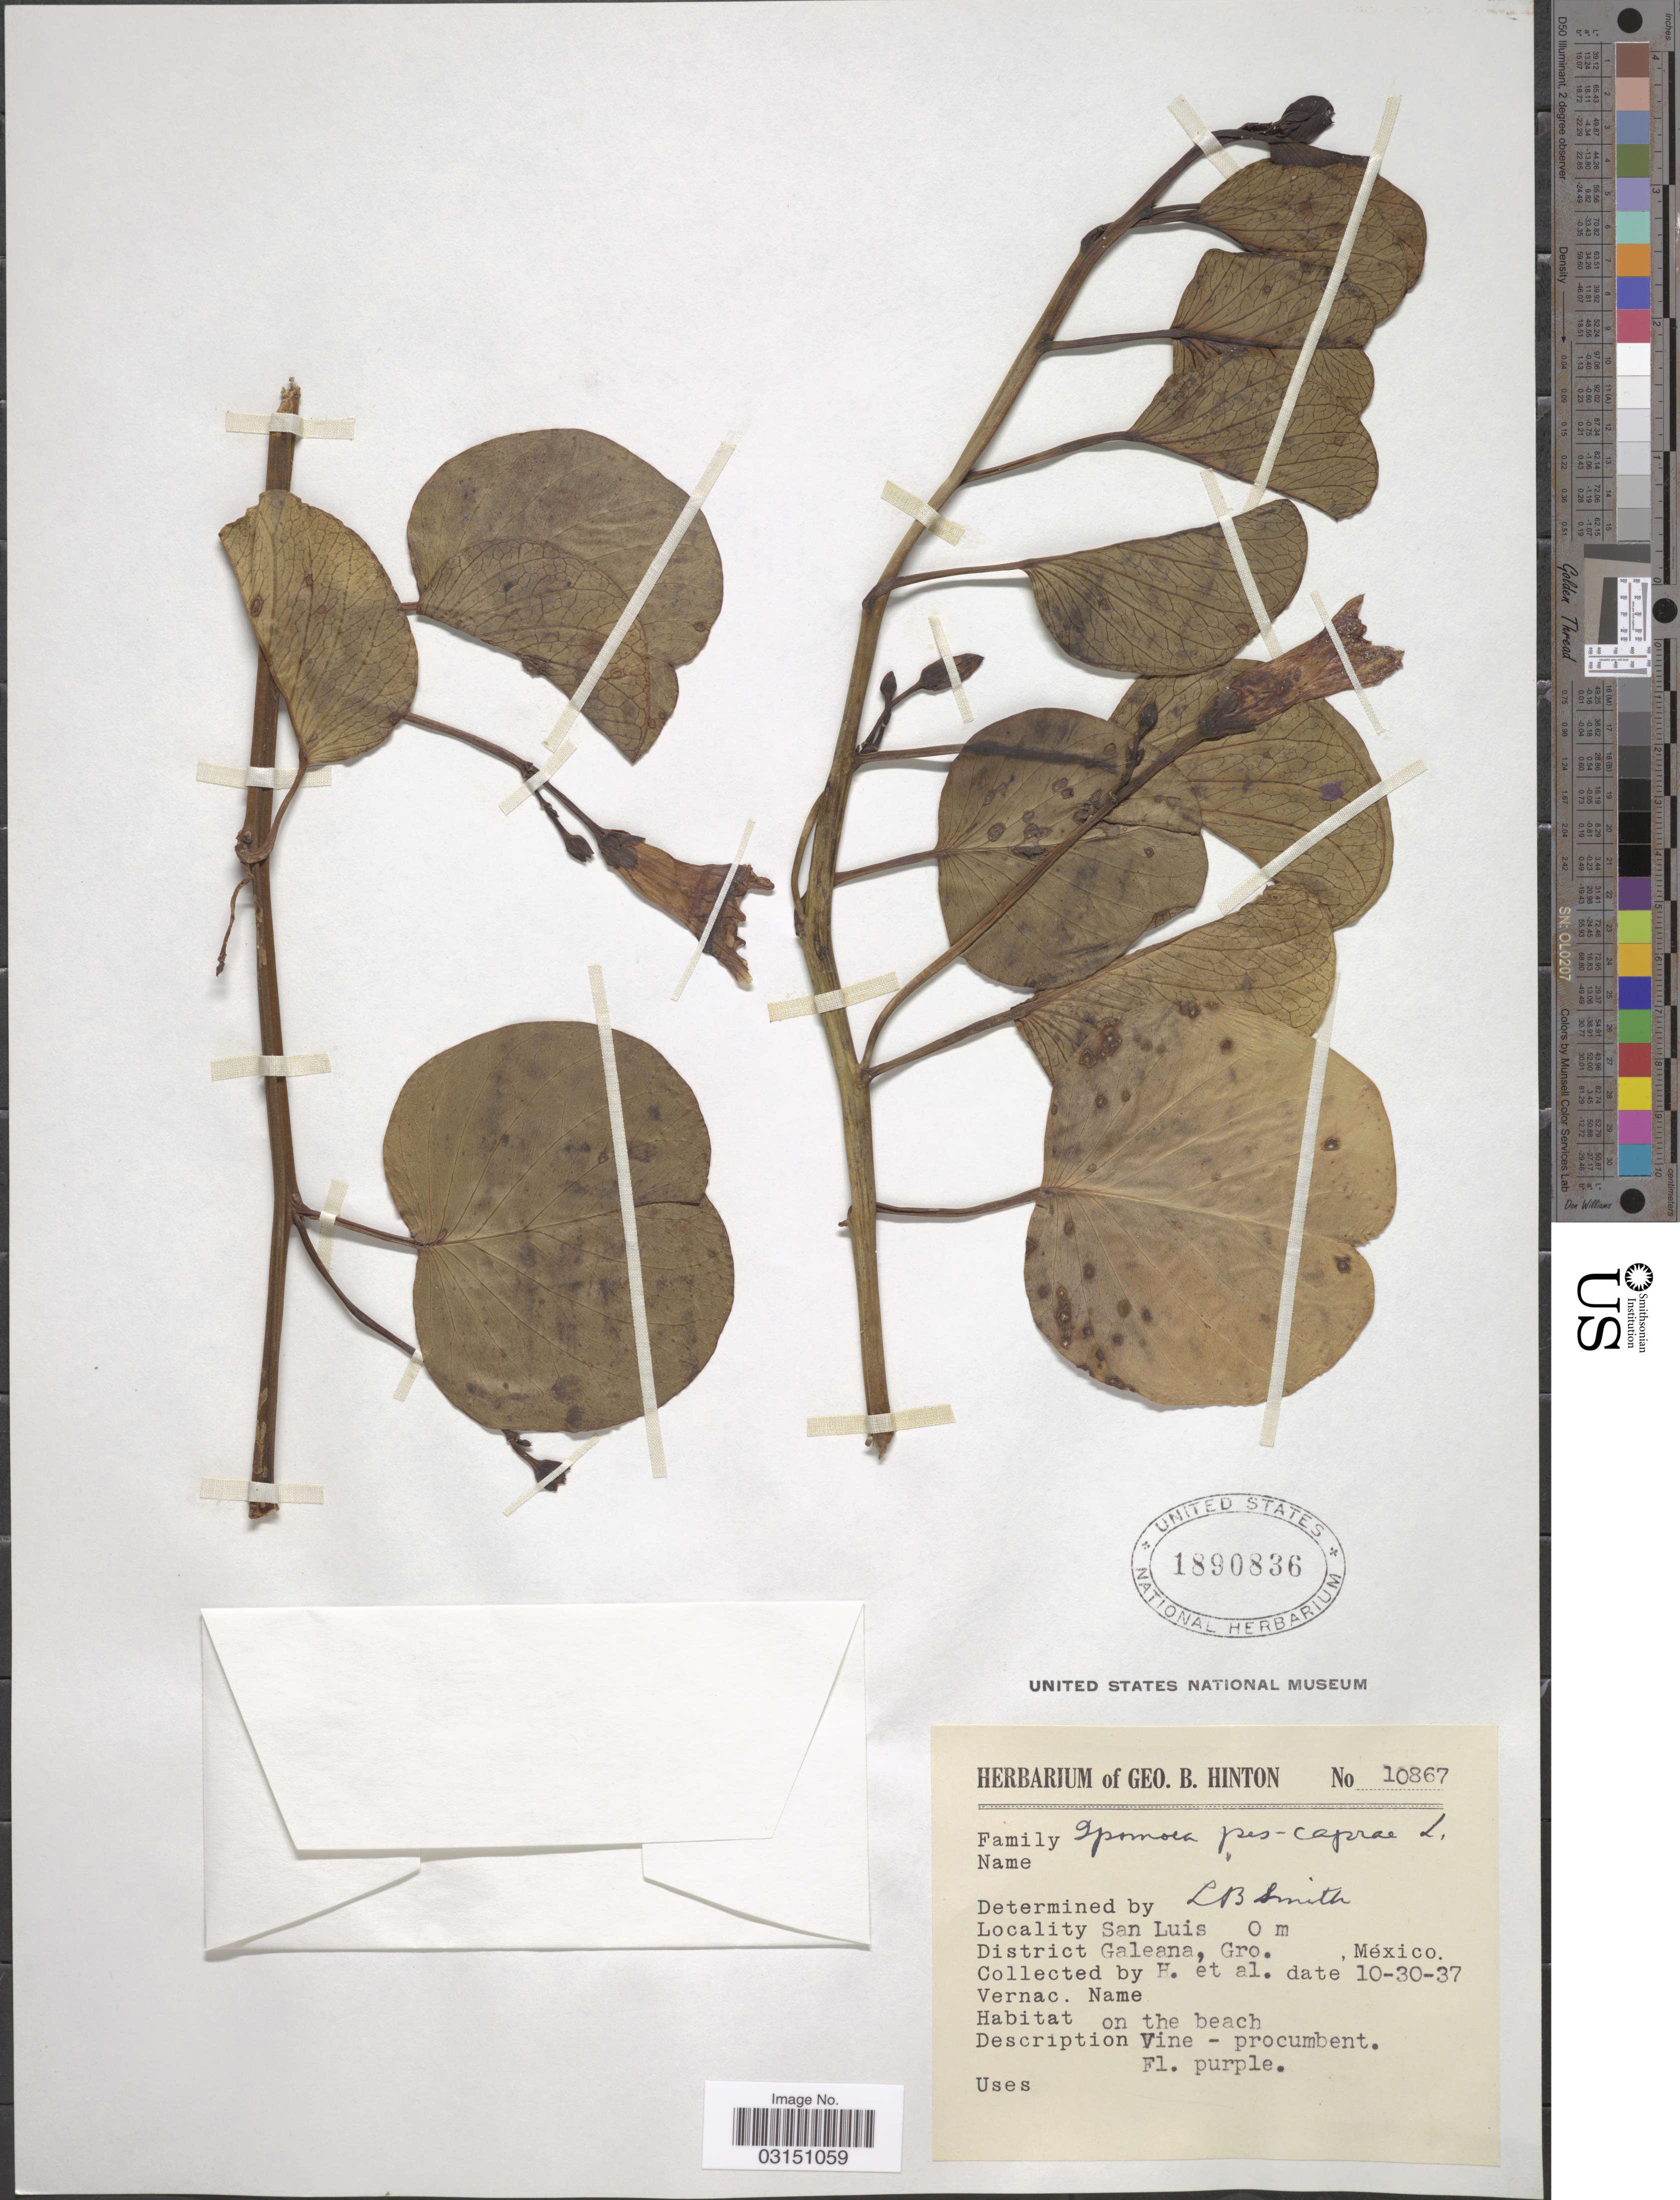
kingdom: Plantae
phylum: Tracheophyta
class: Magnoliopsida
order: Solanales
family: Convolvulaceae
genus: Ipomoea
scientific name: Ipomoea pes-caprae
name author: (L.) R. Br.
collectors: G. B. Hinton & et al.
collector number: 10867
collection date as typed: Transcribed d/m/y: 30/10/37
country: Mexico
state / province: Guerrero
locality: San Luis. District Galeana, on the beach.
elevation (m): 0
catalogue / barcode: US 1890836